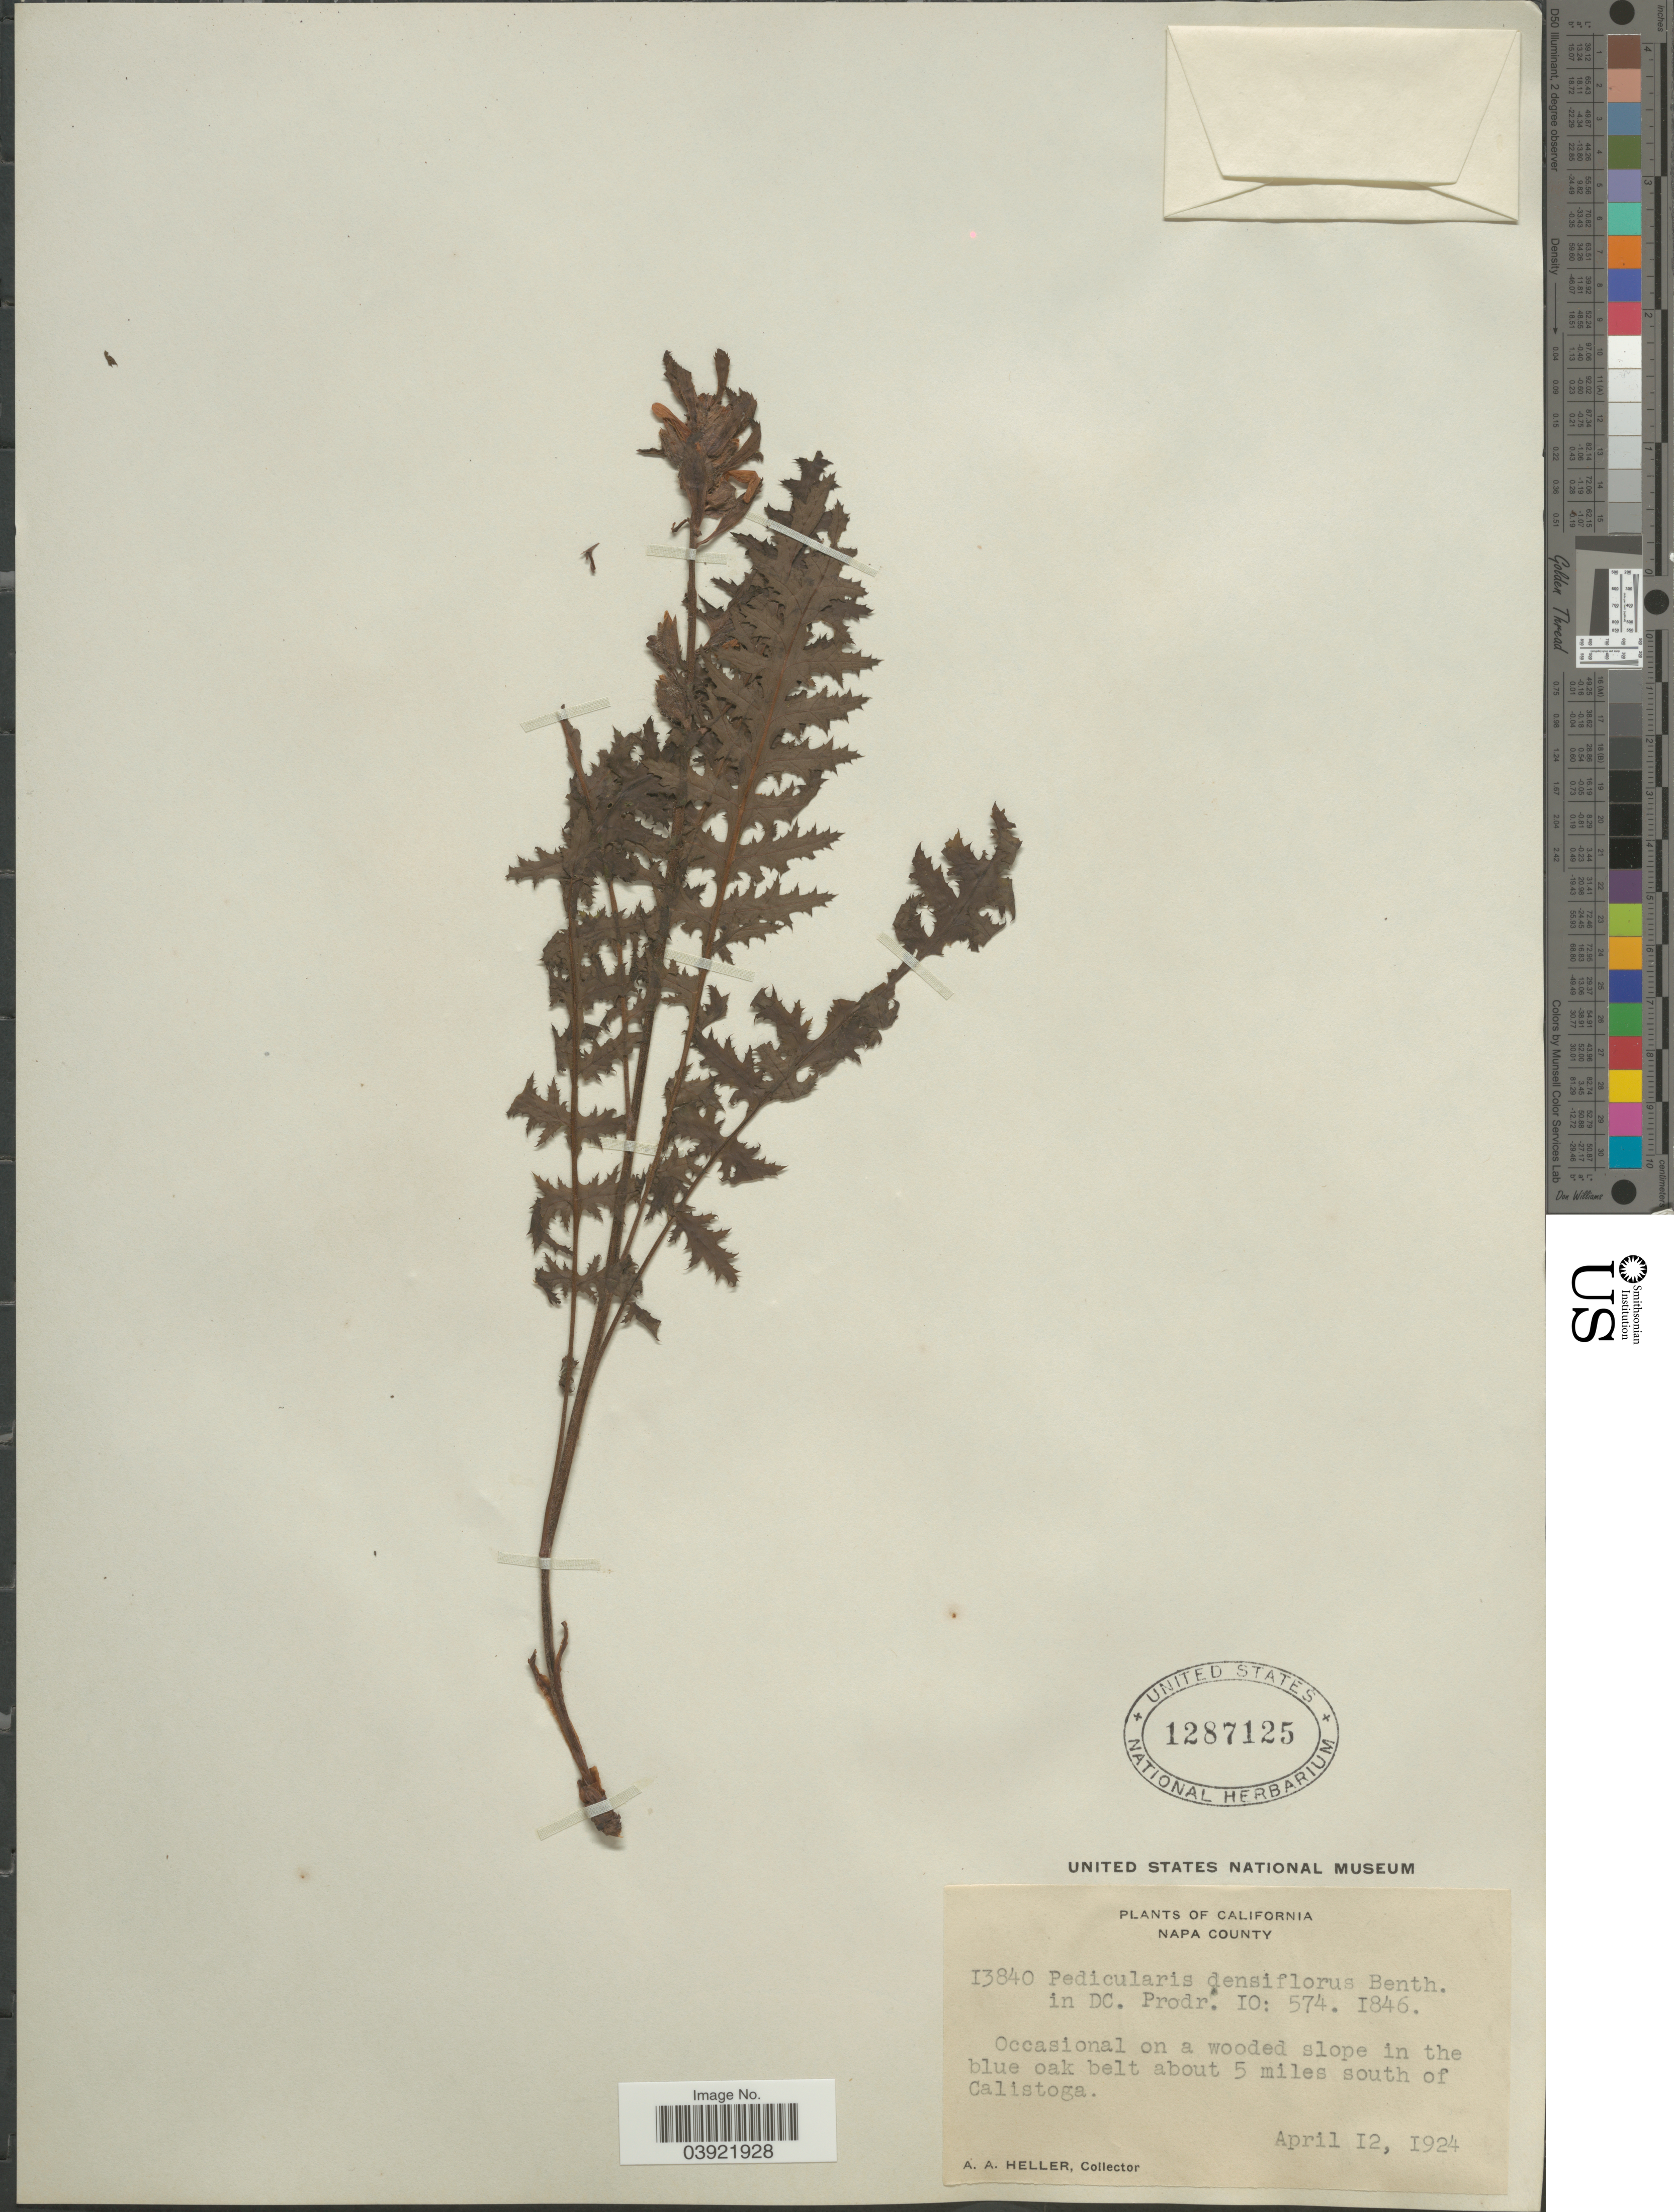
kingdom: Plantae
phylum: Tracheophyta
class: Magnoliopsida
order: Lamiales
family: Orobanchaceae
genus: Pedicularis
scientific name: Pedicularis densiflora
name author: Benth.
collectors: A. A. Heller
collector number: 13840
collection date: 1924-04-12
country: United States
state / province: California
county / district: Napa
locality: Napa County. Occasional on a wooded slope in the blue oak belt about 5 miles south of Calistoga.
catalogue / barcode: US 1287125